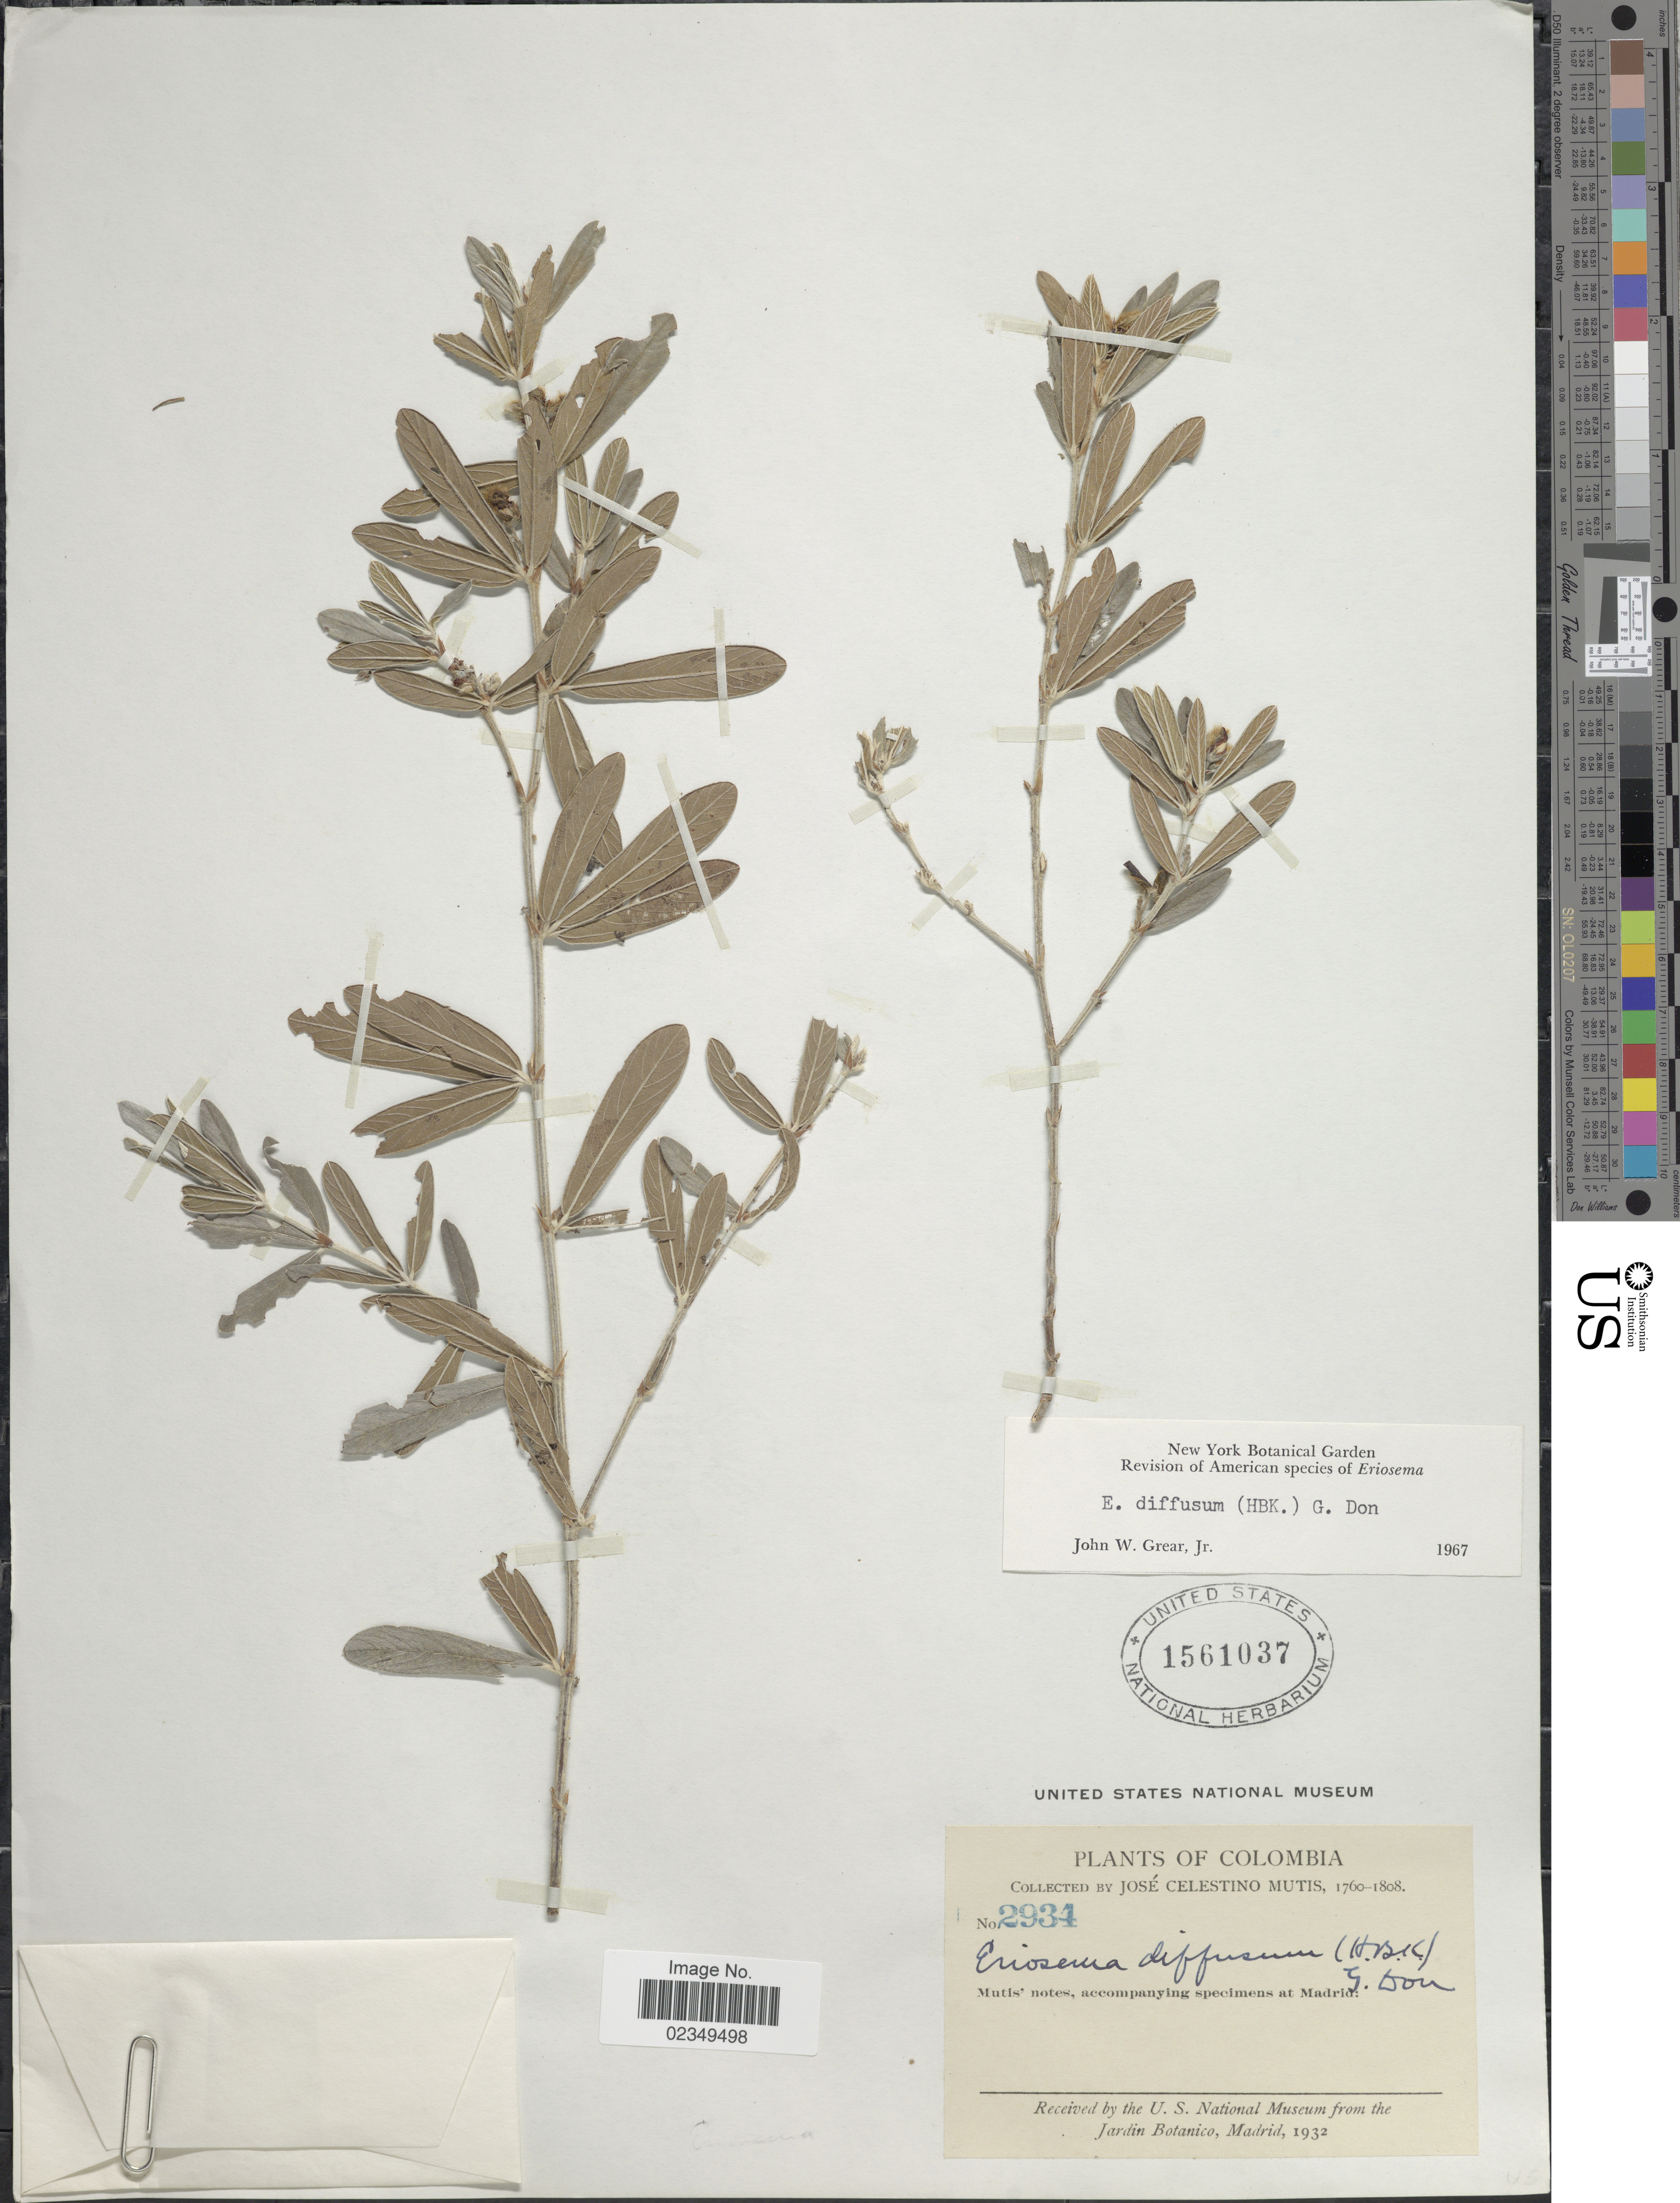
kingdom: Plantae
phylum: Tracheophyta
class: Magnoliopsida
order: Fabales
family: Fabaceae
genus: Eriosema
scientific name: Eriosema diffusum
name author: (Kunth) G. Don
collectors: J. C. B. Mutis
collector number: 2934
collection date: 1760/1808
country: Colombia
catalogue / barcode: US 1561037